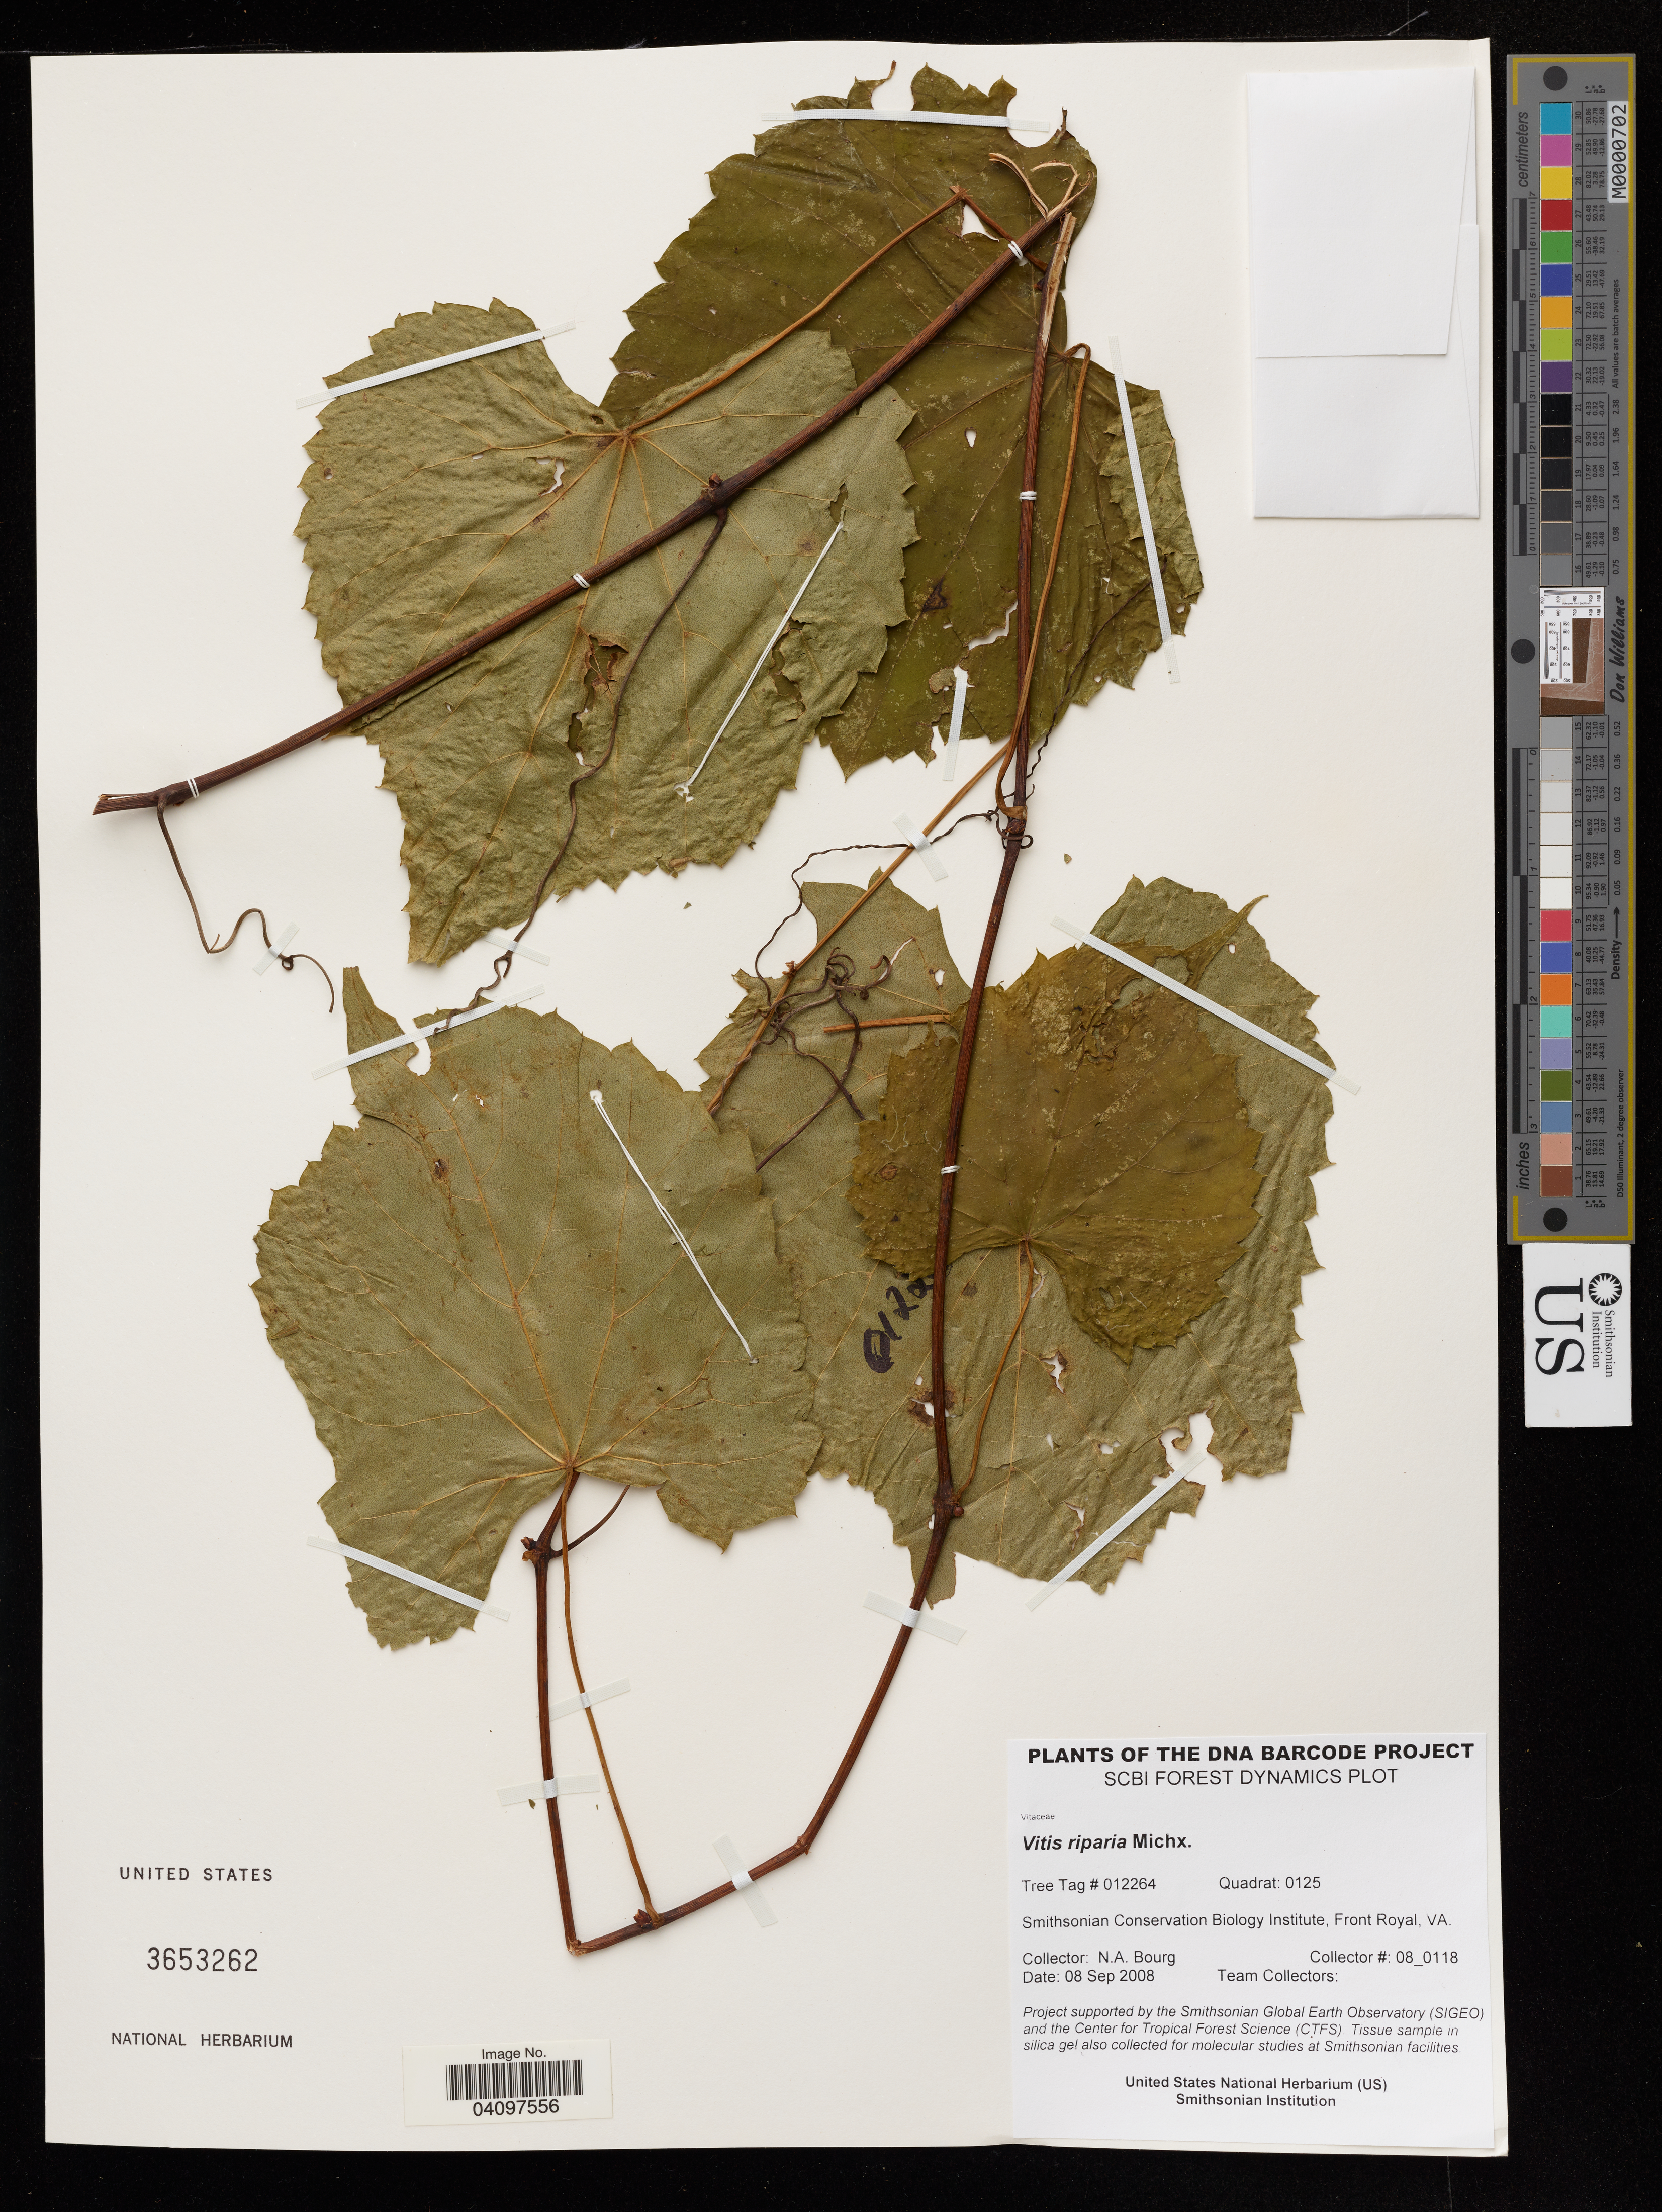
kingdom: Plantae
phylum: Tracheophyta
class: Magnoliopsida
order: Vitales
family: Vitaceae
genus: Vitis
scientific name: Vitis riparia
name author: Michx.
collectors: N. A. Bourg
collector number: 08_0118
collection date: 2008-09-08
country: United States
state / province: Virginia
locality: Smithsonian Conservation Biology Institute, Front Royal.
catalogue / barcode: US 3653262